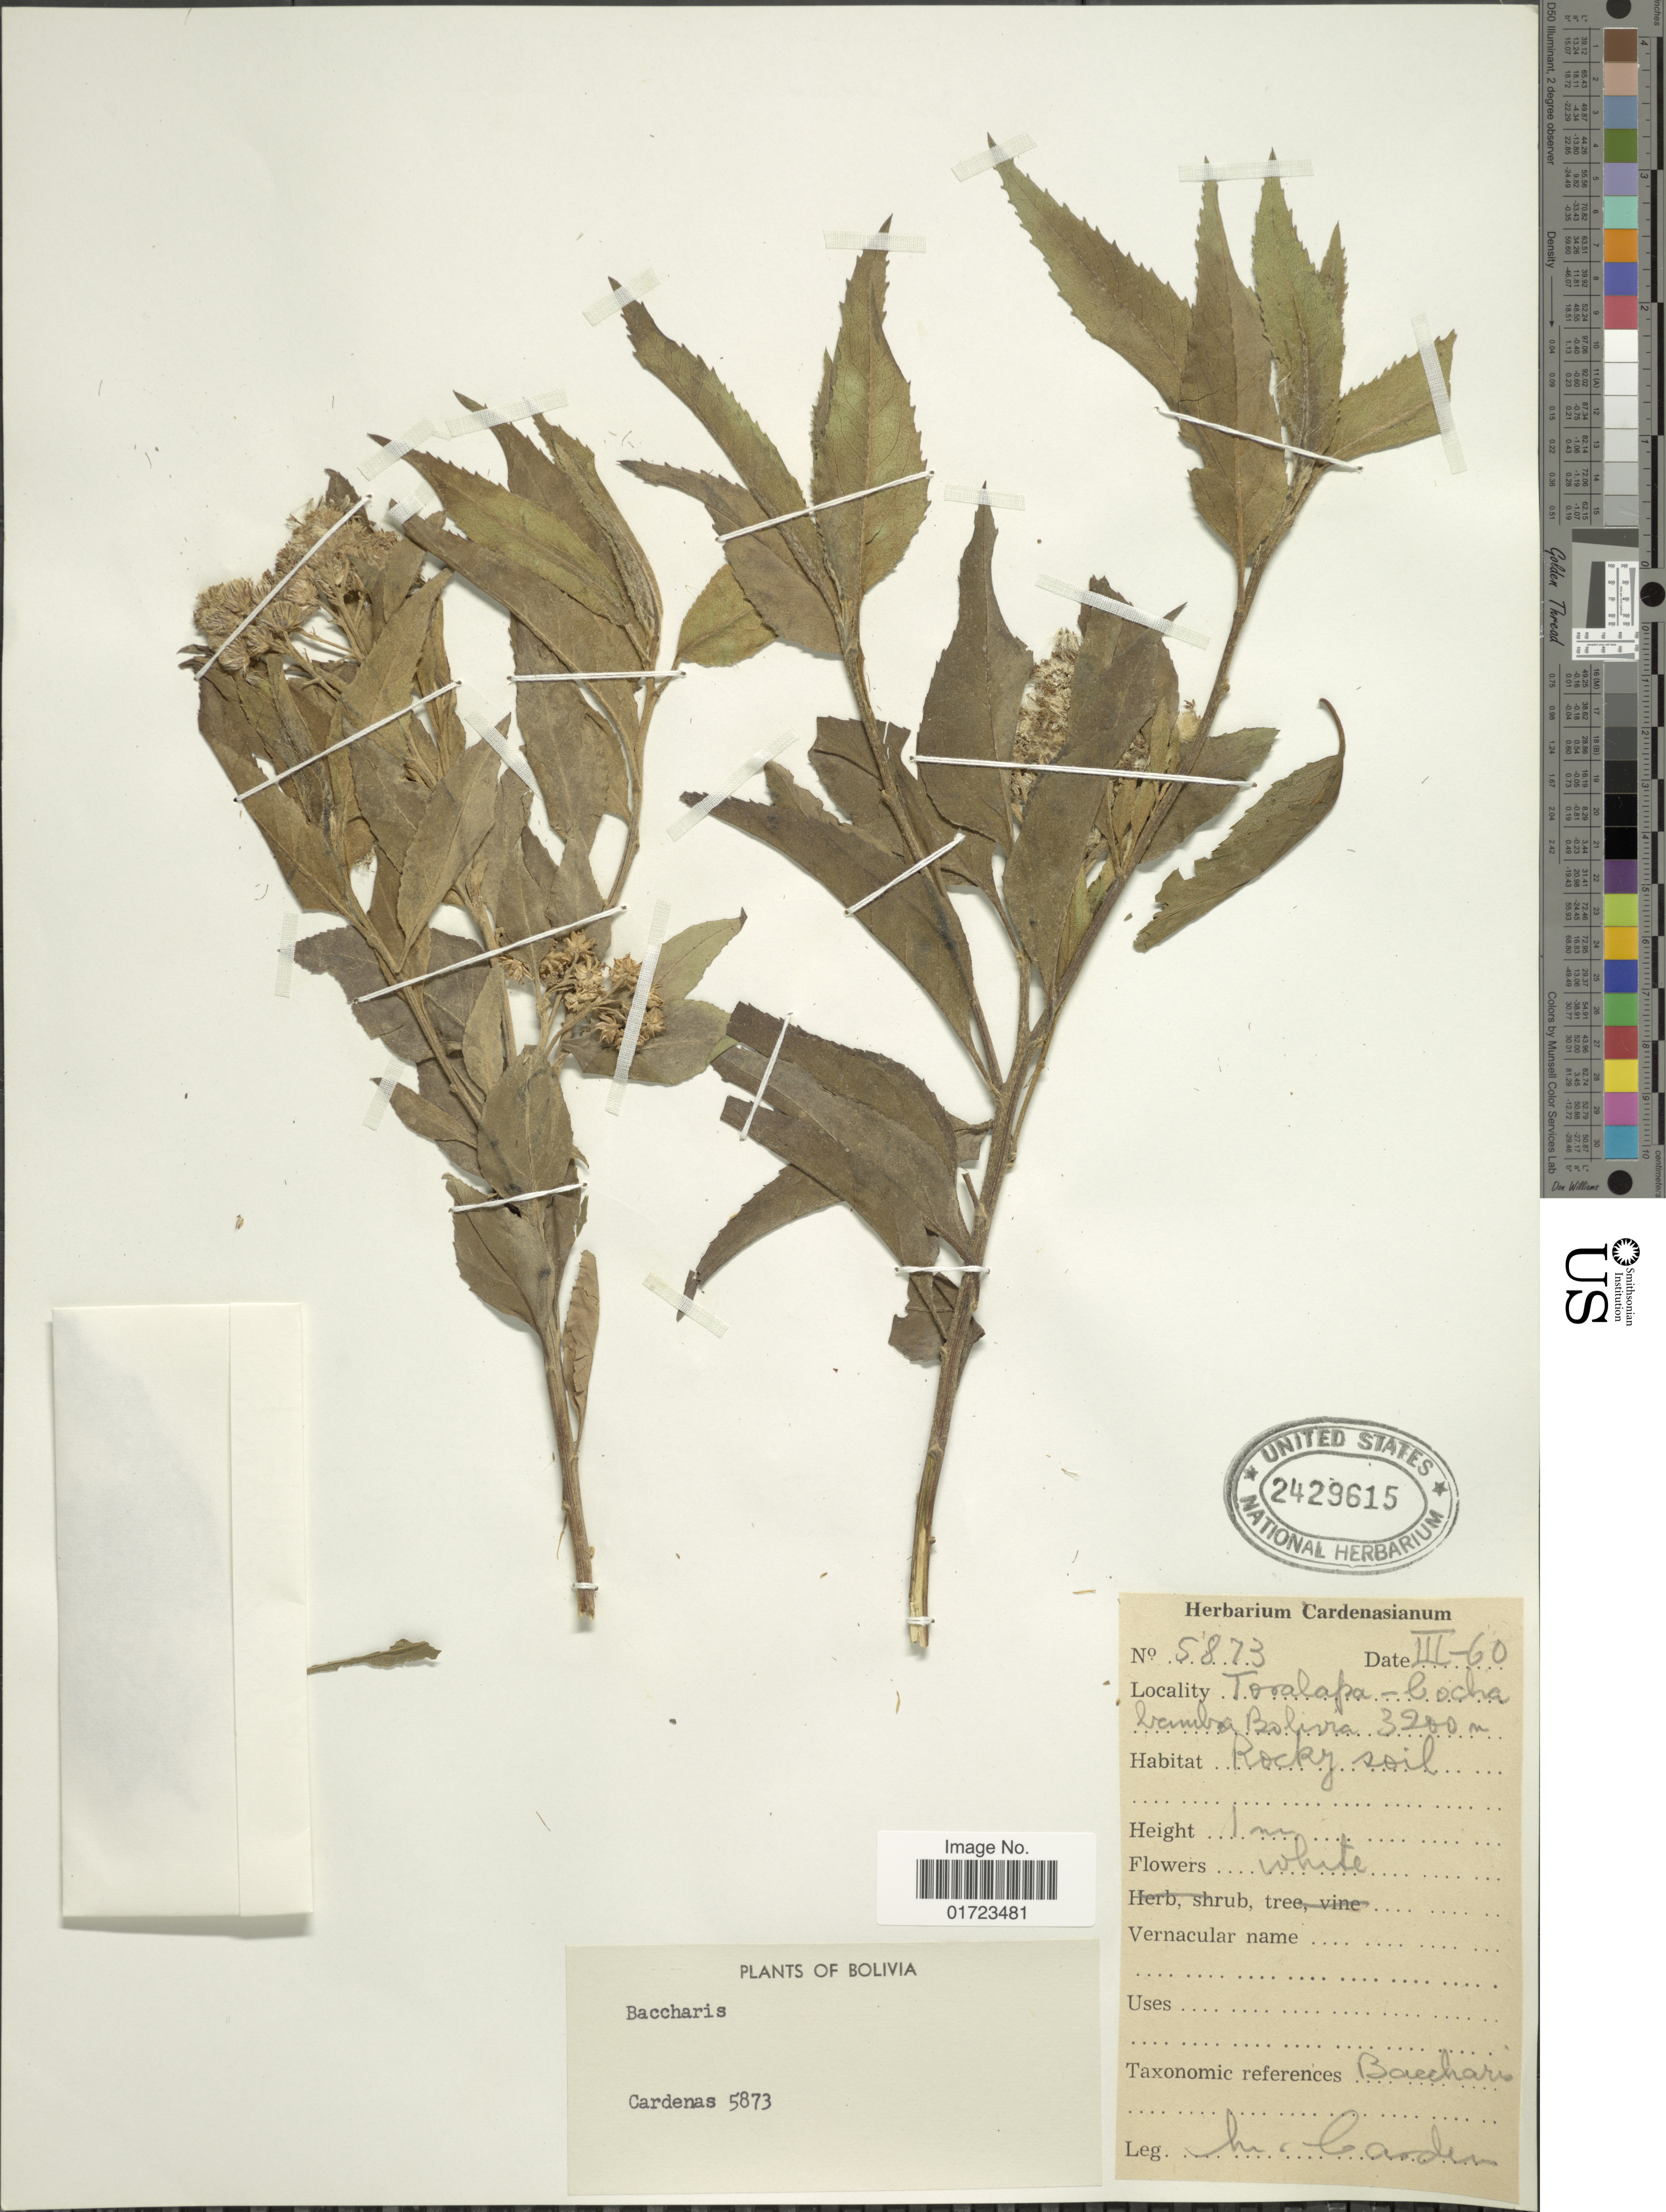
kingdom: Plantae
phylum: Tracheophyta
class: Magnoliopsida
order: Asterales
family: Asteraceae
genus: Baccharis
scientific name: Baccharis sculpta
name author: Griseb.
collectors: M. Cárdenas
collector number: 5873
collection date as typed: Transcribed d/m/y: /3/60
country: Bolivia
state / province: Cochabamba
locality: Toralapa - Cochabamba- Bolivia.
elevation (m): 3200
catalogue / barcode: US 2429615